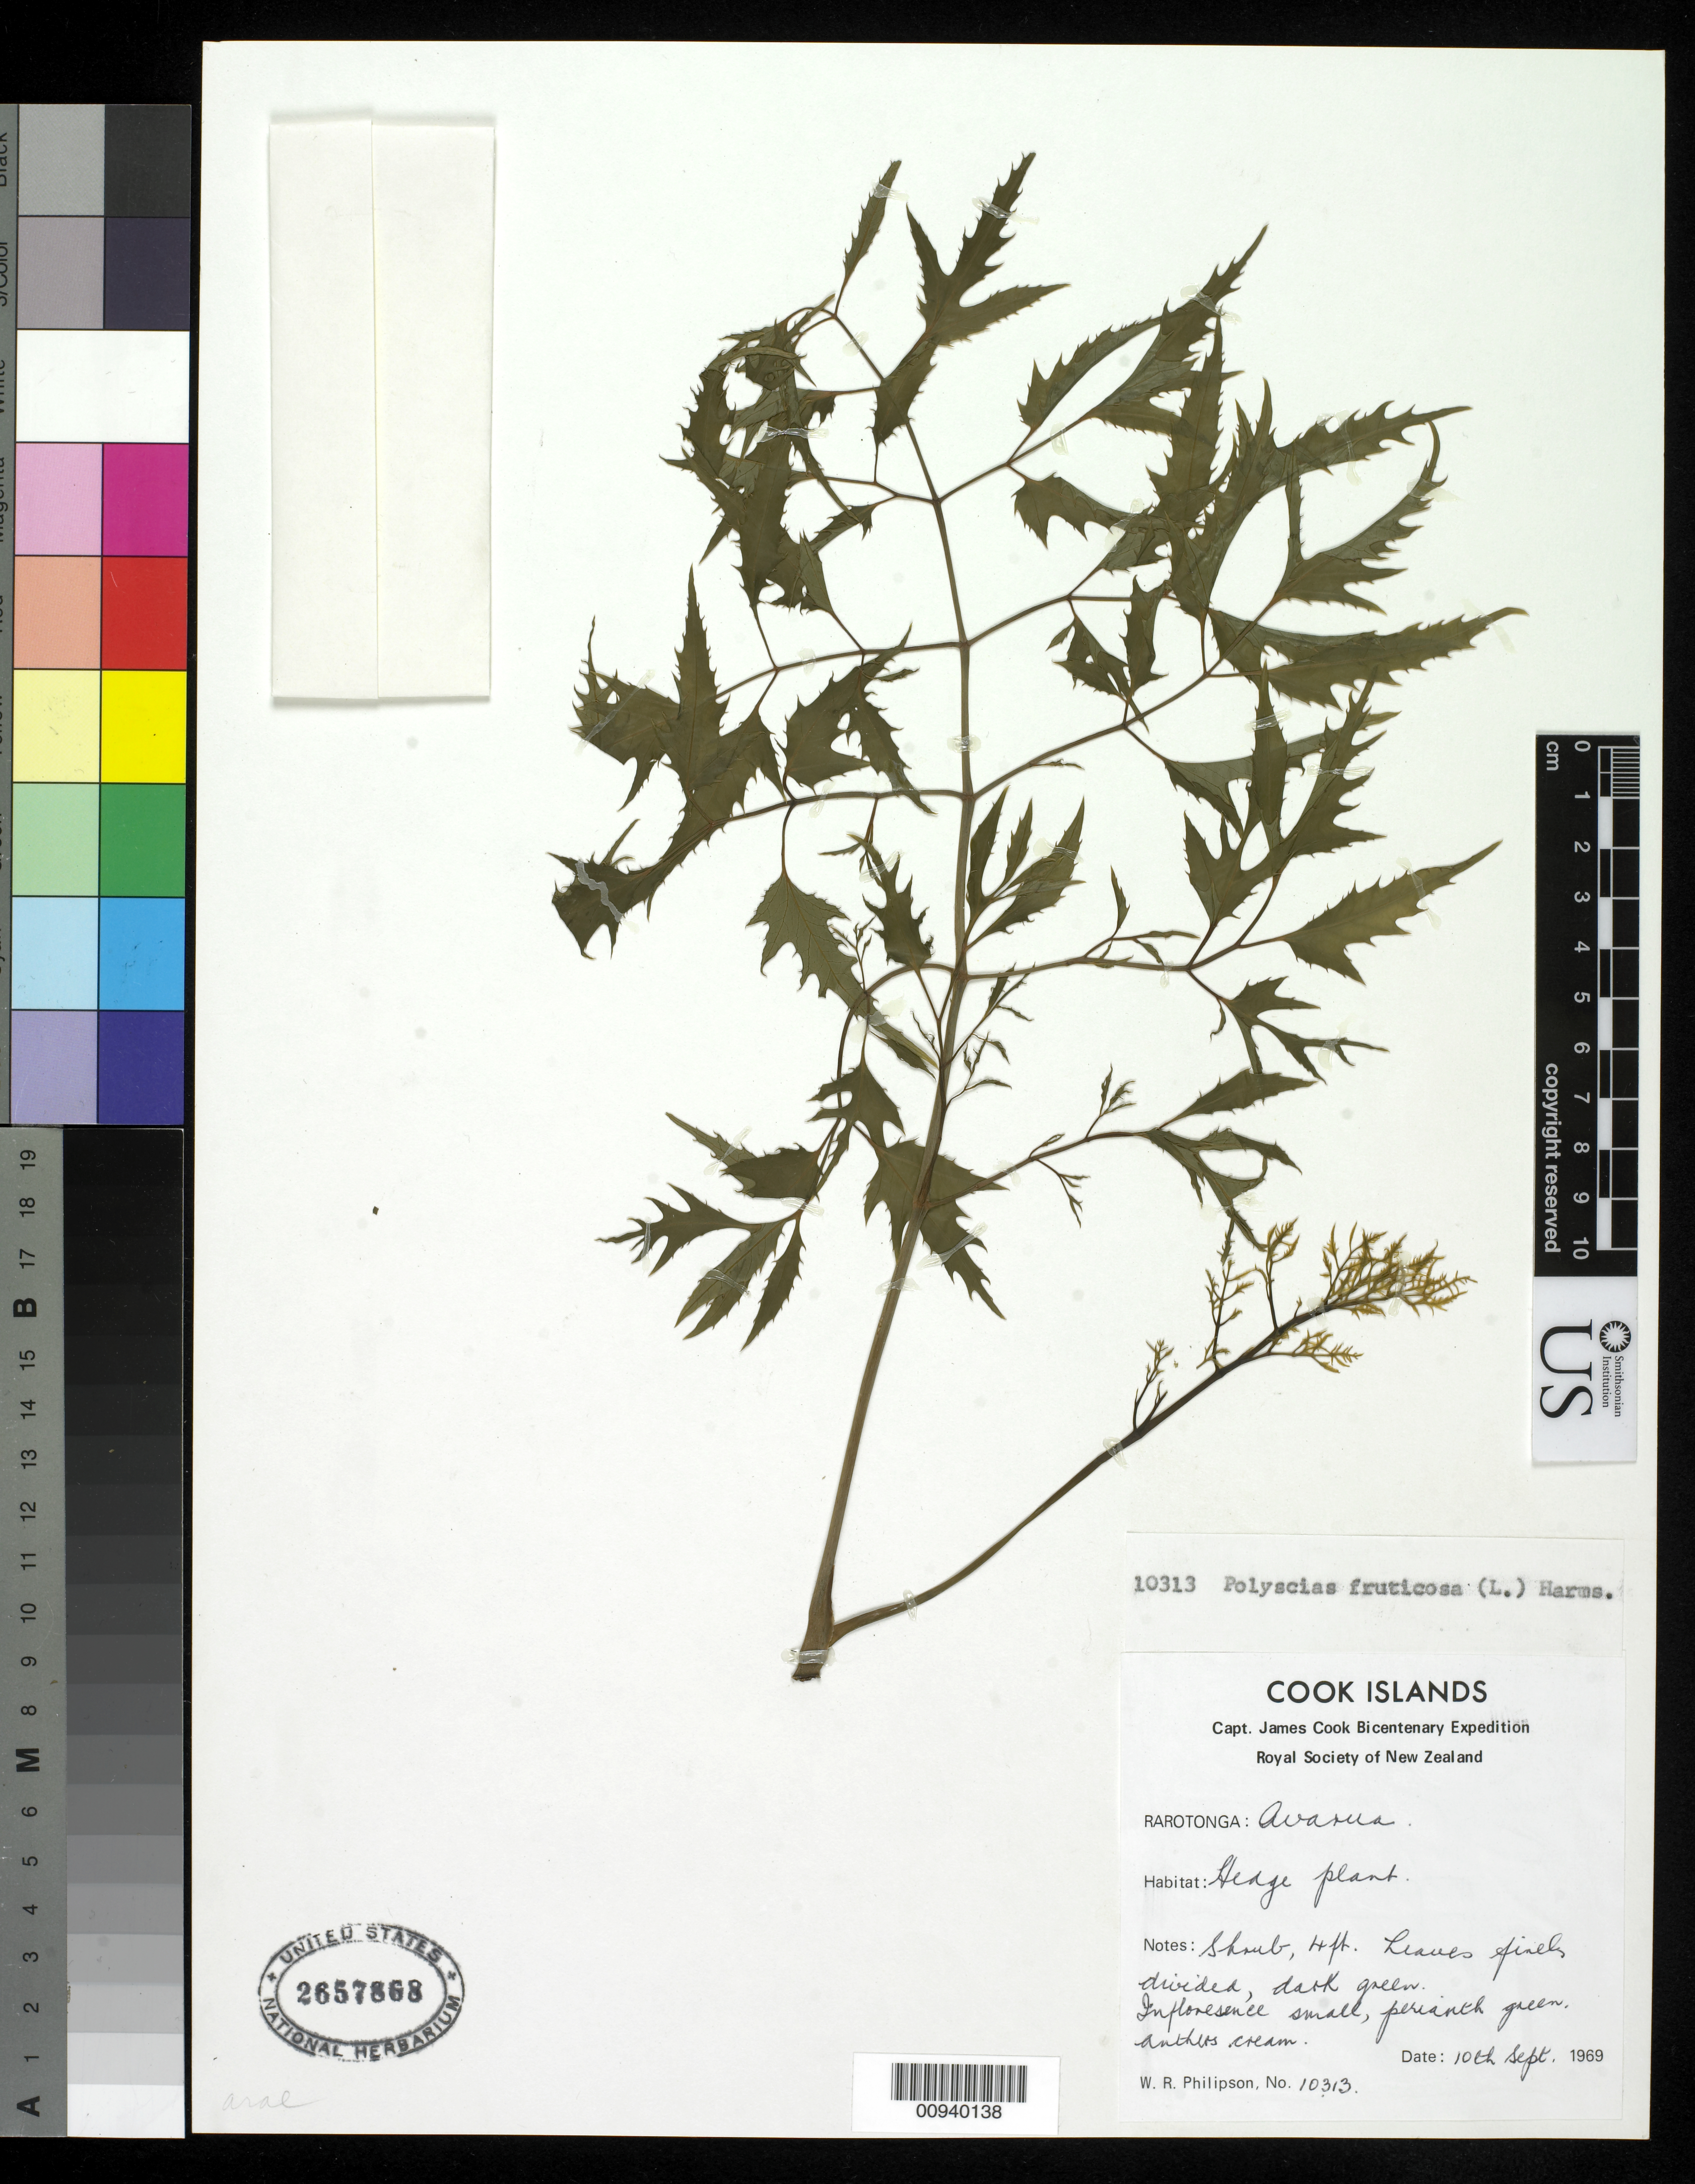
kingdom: Plantae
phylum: Tracheophyta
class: Magnoliopsida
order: Apiales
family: Araliaceae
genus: Polyscias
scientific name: Polyscias fruticosa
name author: (L.) Harms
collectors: W. R. Philipson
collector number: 10313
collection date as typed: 10 Sep 1969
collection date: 1969-09-10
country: Cook Islands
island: Rarotonga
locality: Avarua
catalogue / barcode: US 2657868